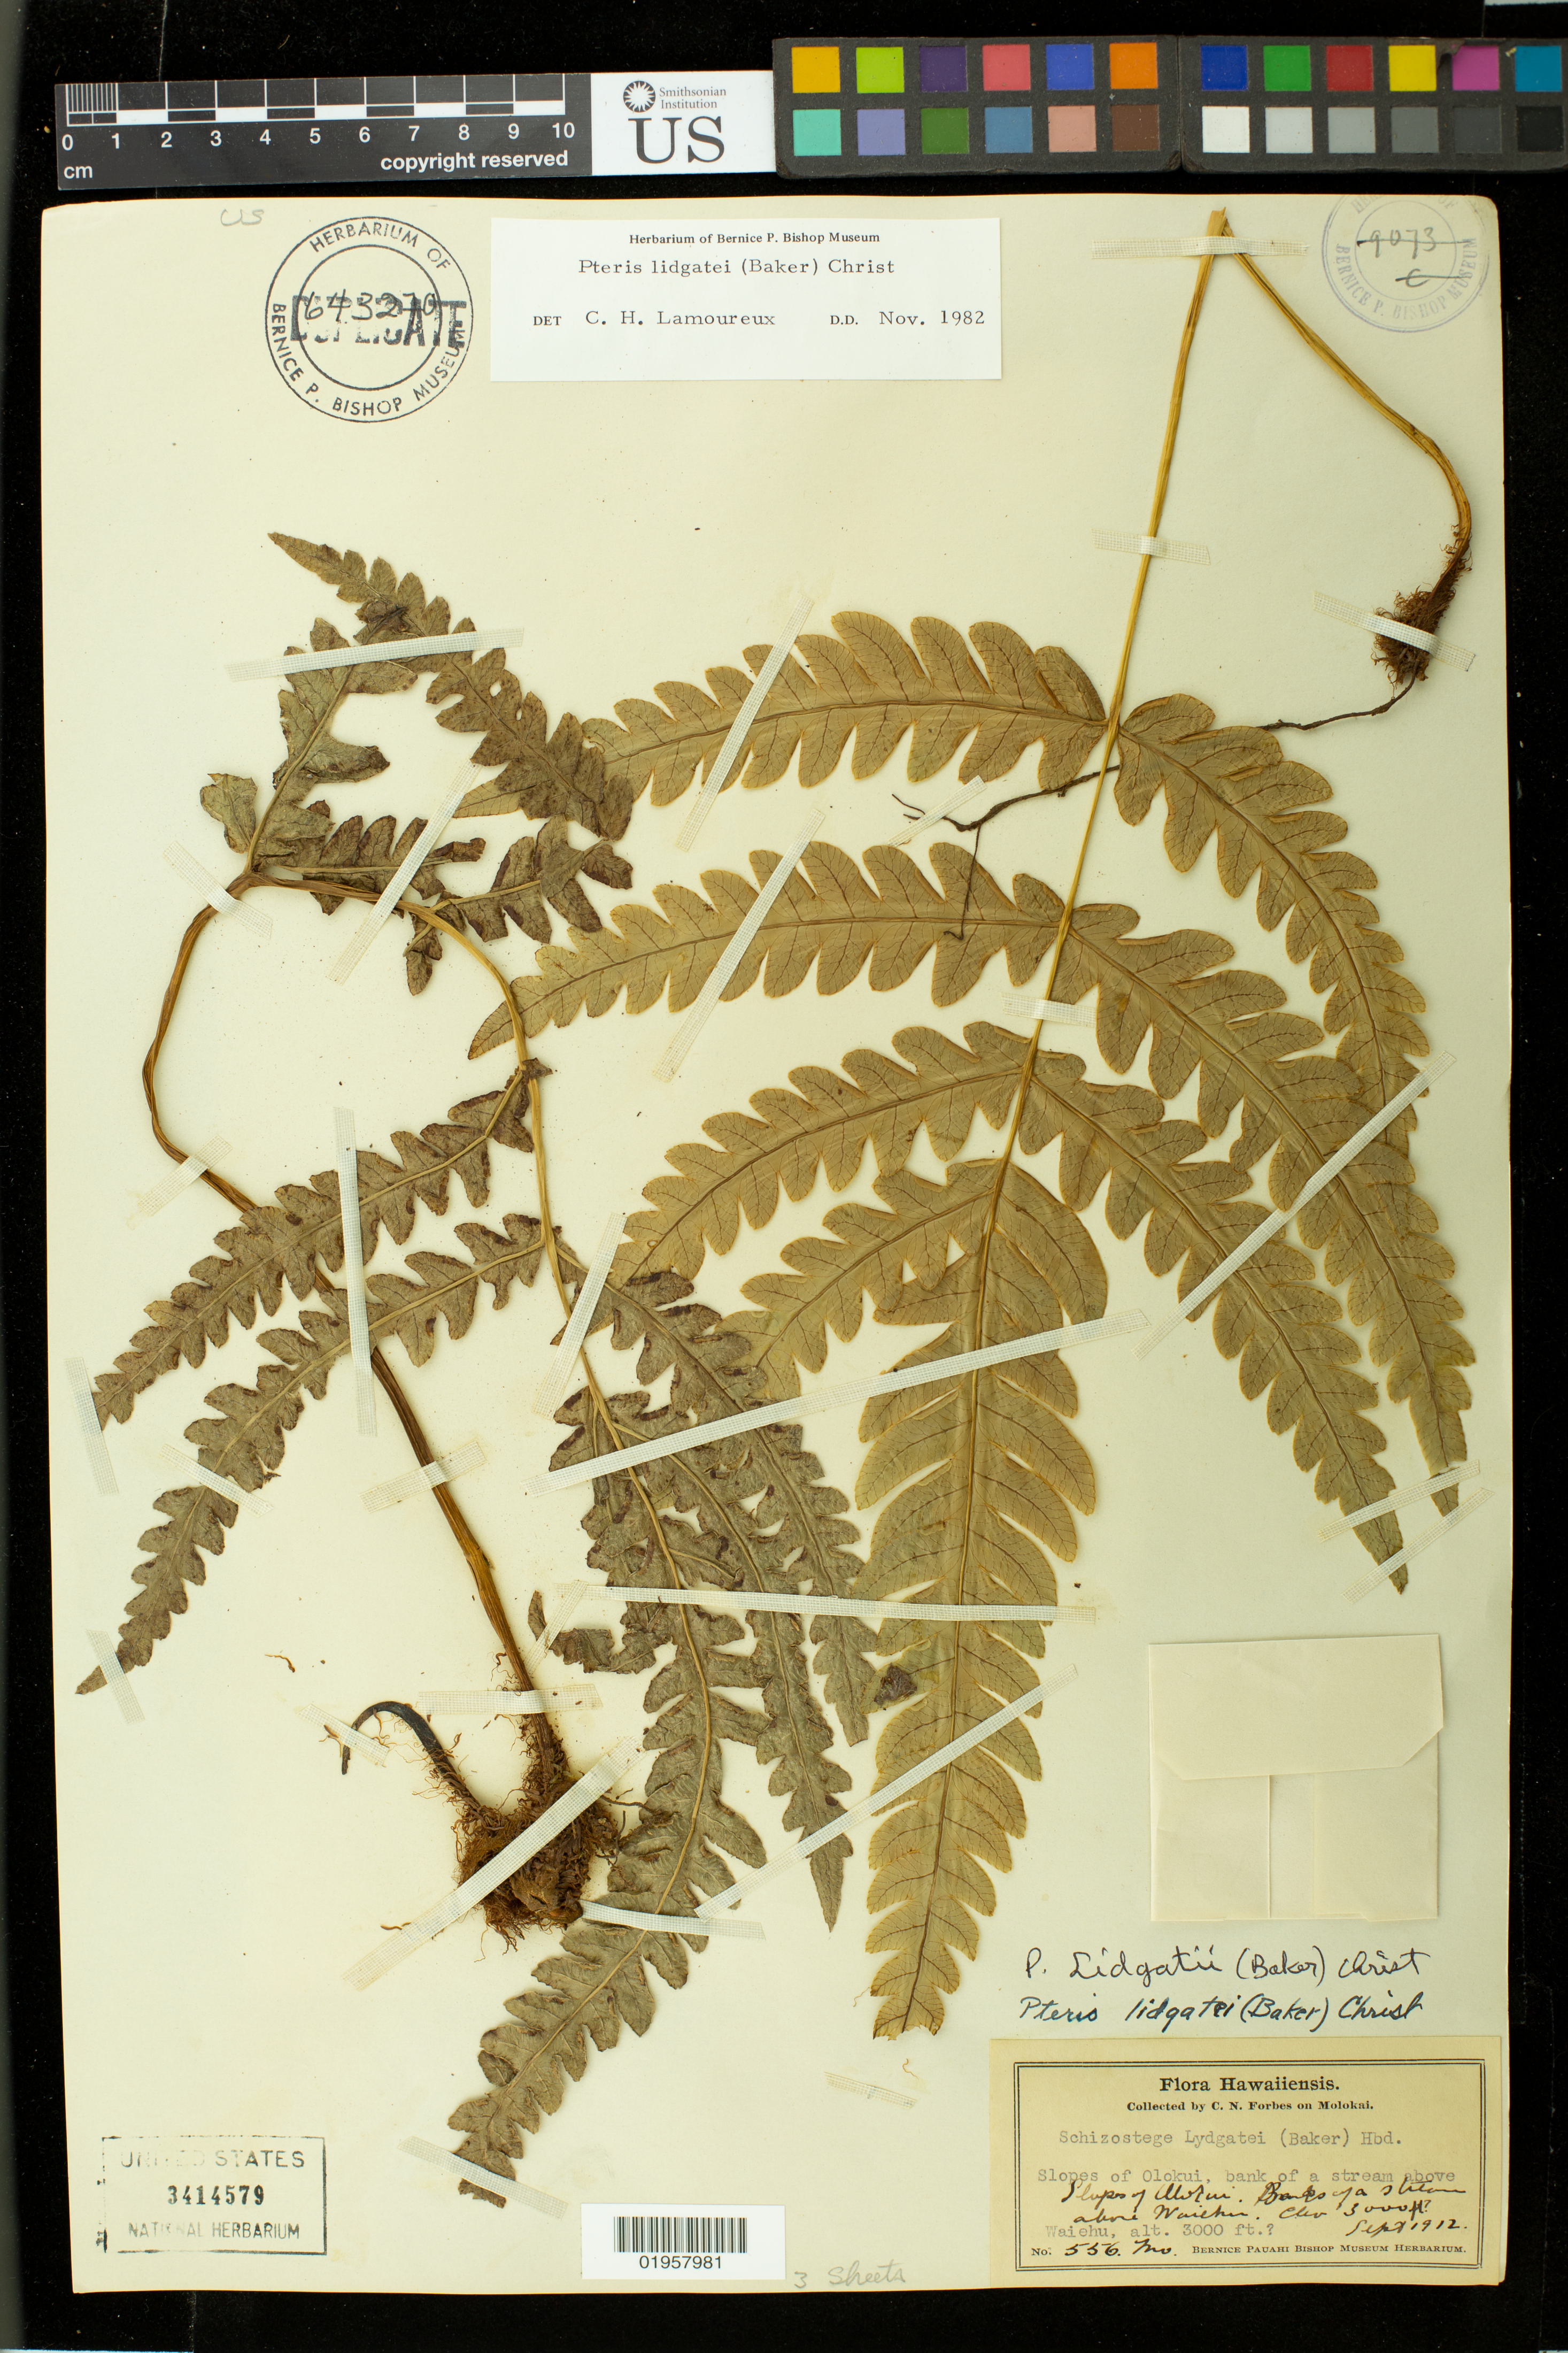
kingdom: Plantae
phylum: Tracheophyta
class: Polypodiopsida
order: Polypodiales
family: Pteridaceae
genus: Pteris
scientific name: Pteris lidgatei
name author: (Baker) Christ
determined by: Lamoureux, C. H.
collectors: C. N. Forbes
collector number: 556 Mo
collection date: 1912-09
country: United States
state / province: Hawaii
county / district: Maui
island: Moloka'i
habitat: Bank of a stream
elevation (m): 914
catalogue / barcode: US 3414579